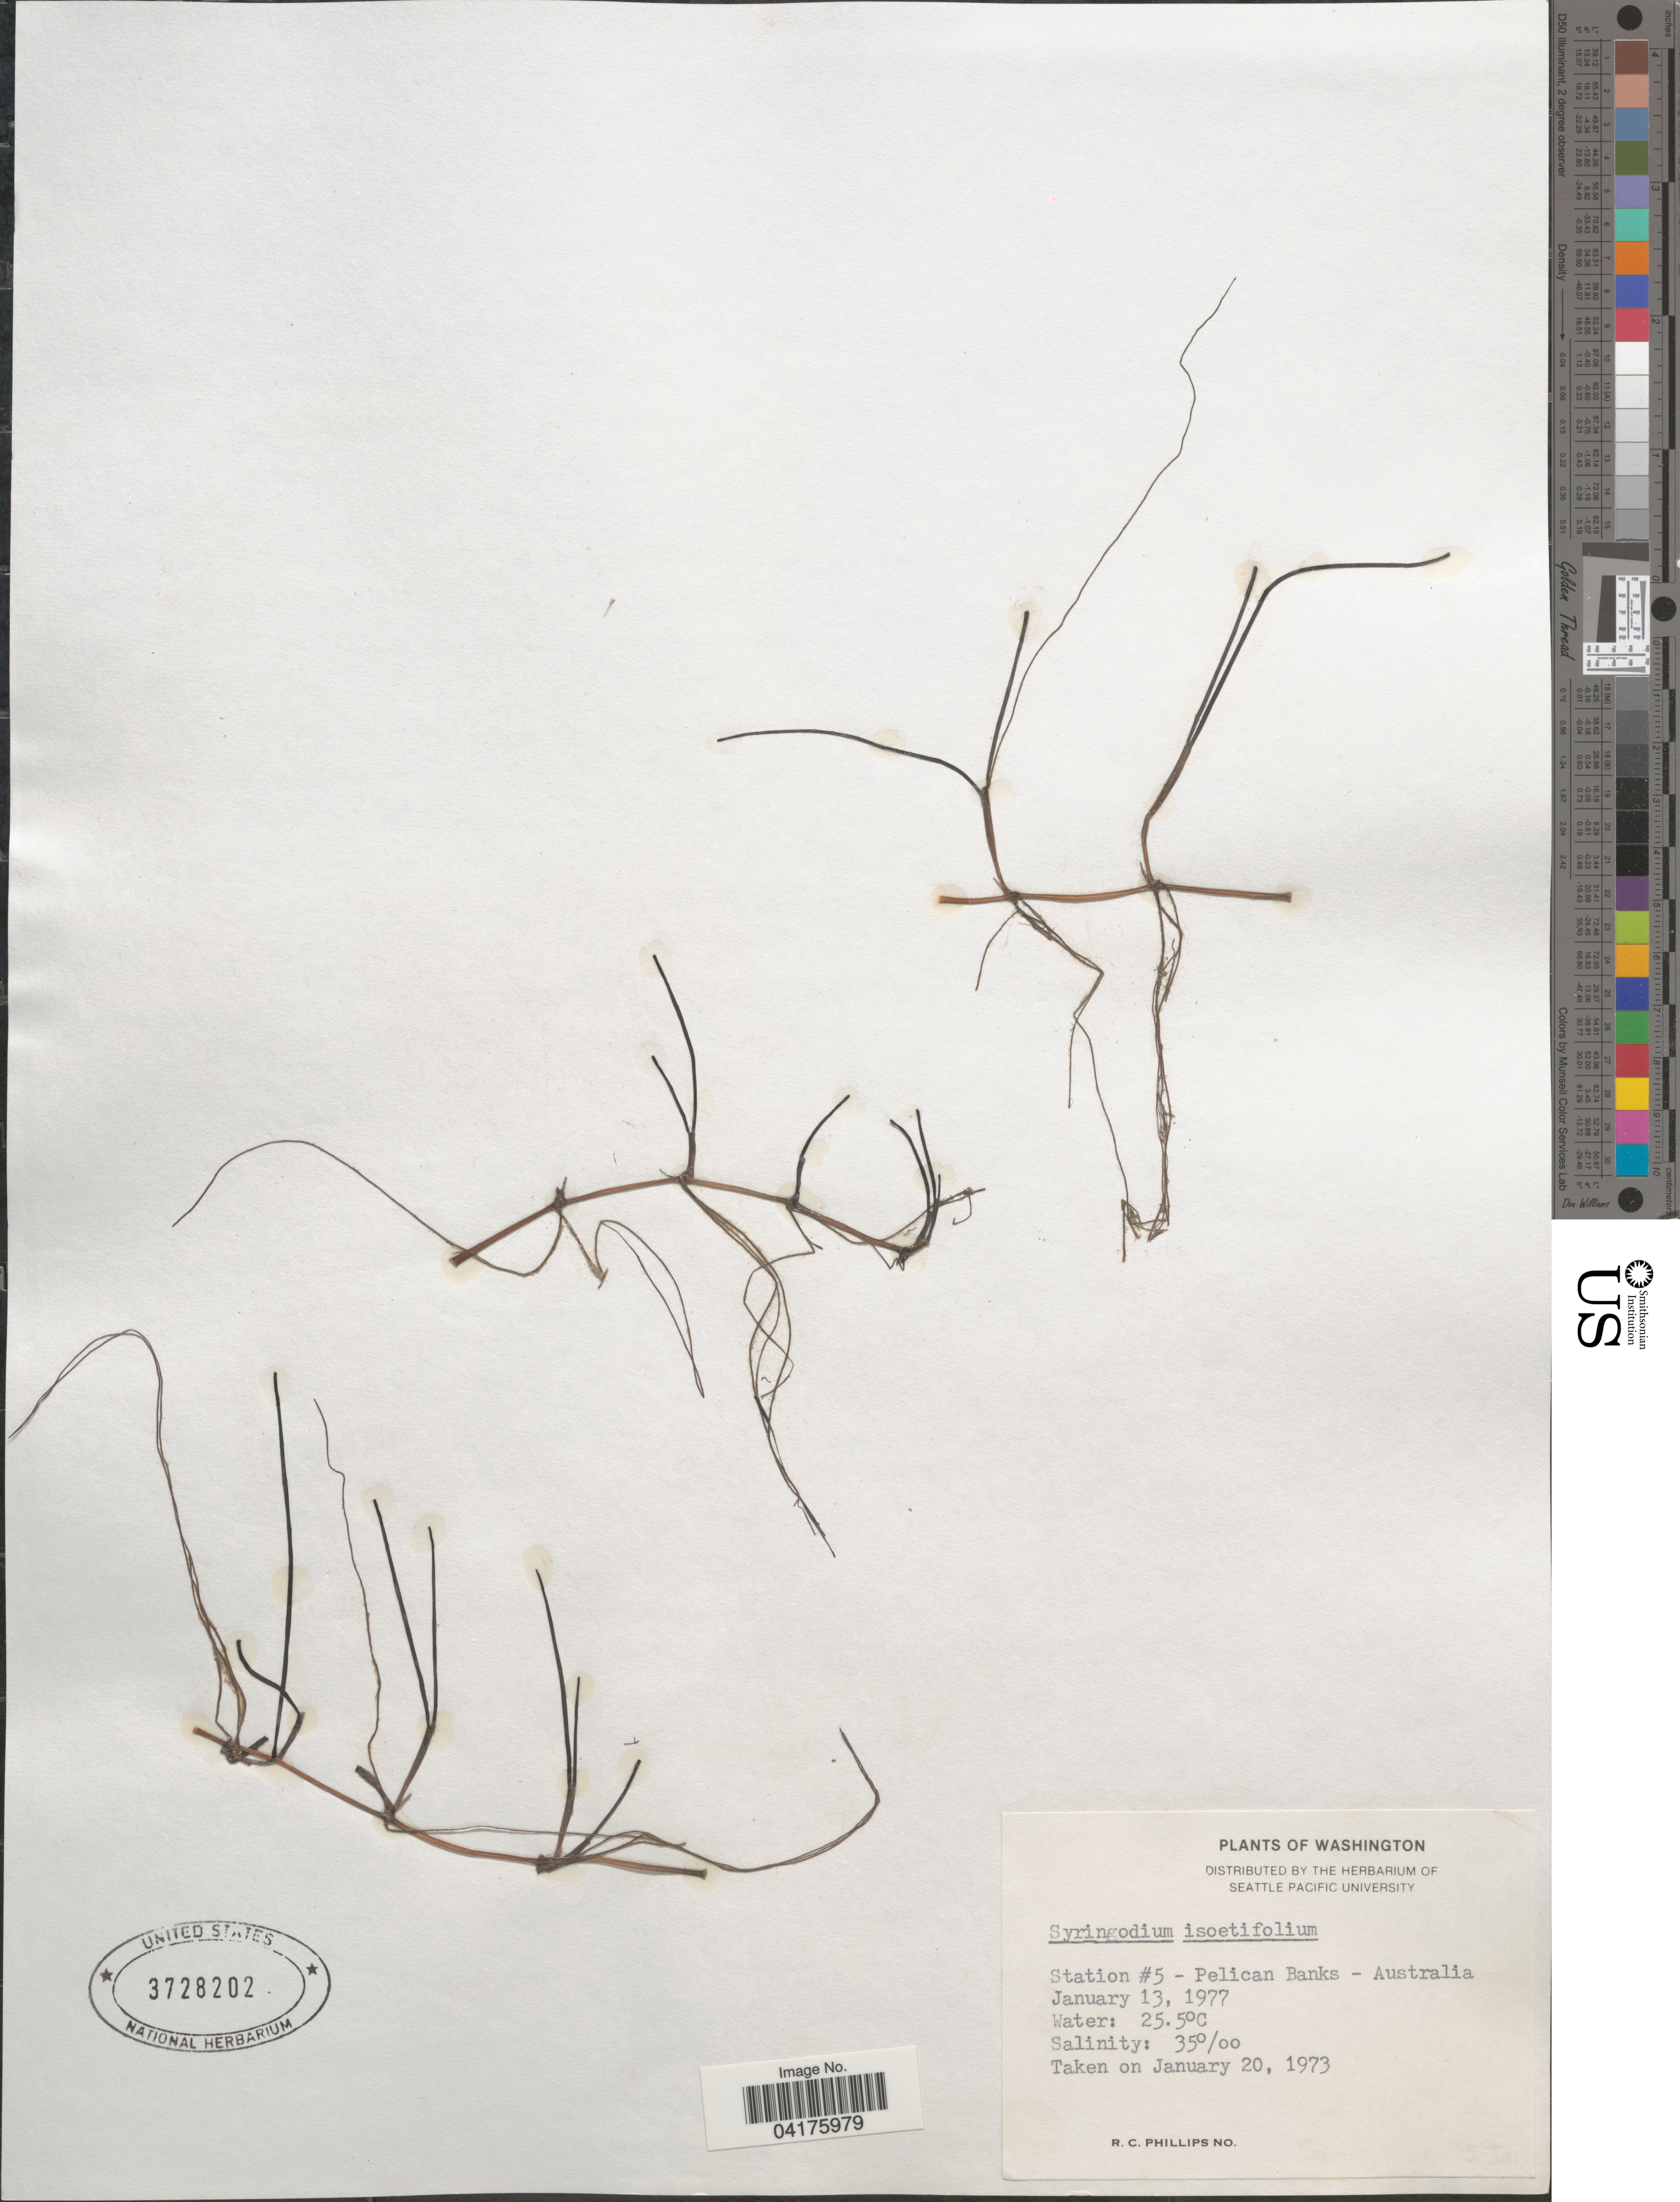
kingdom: Plantae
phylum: Tracheophyta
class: Liliopsida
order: Alismatales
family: Cymodoceaceae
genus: Syringodium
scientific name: Syringodium isoetifolium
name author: (Asch.) Dandy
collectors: R. C. Phillips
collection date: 1977-01-13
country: Australia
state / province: Queensland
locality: Station #5 - Pelican Banks.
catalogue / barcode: US 3728202